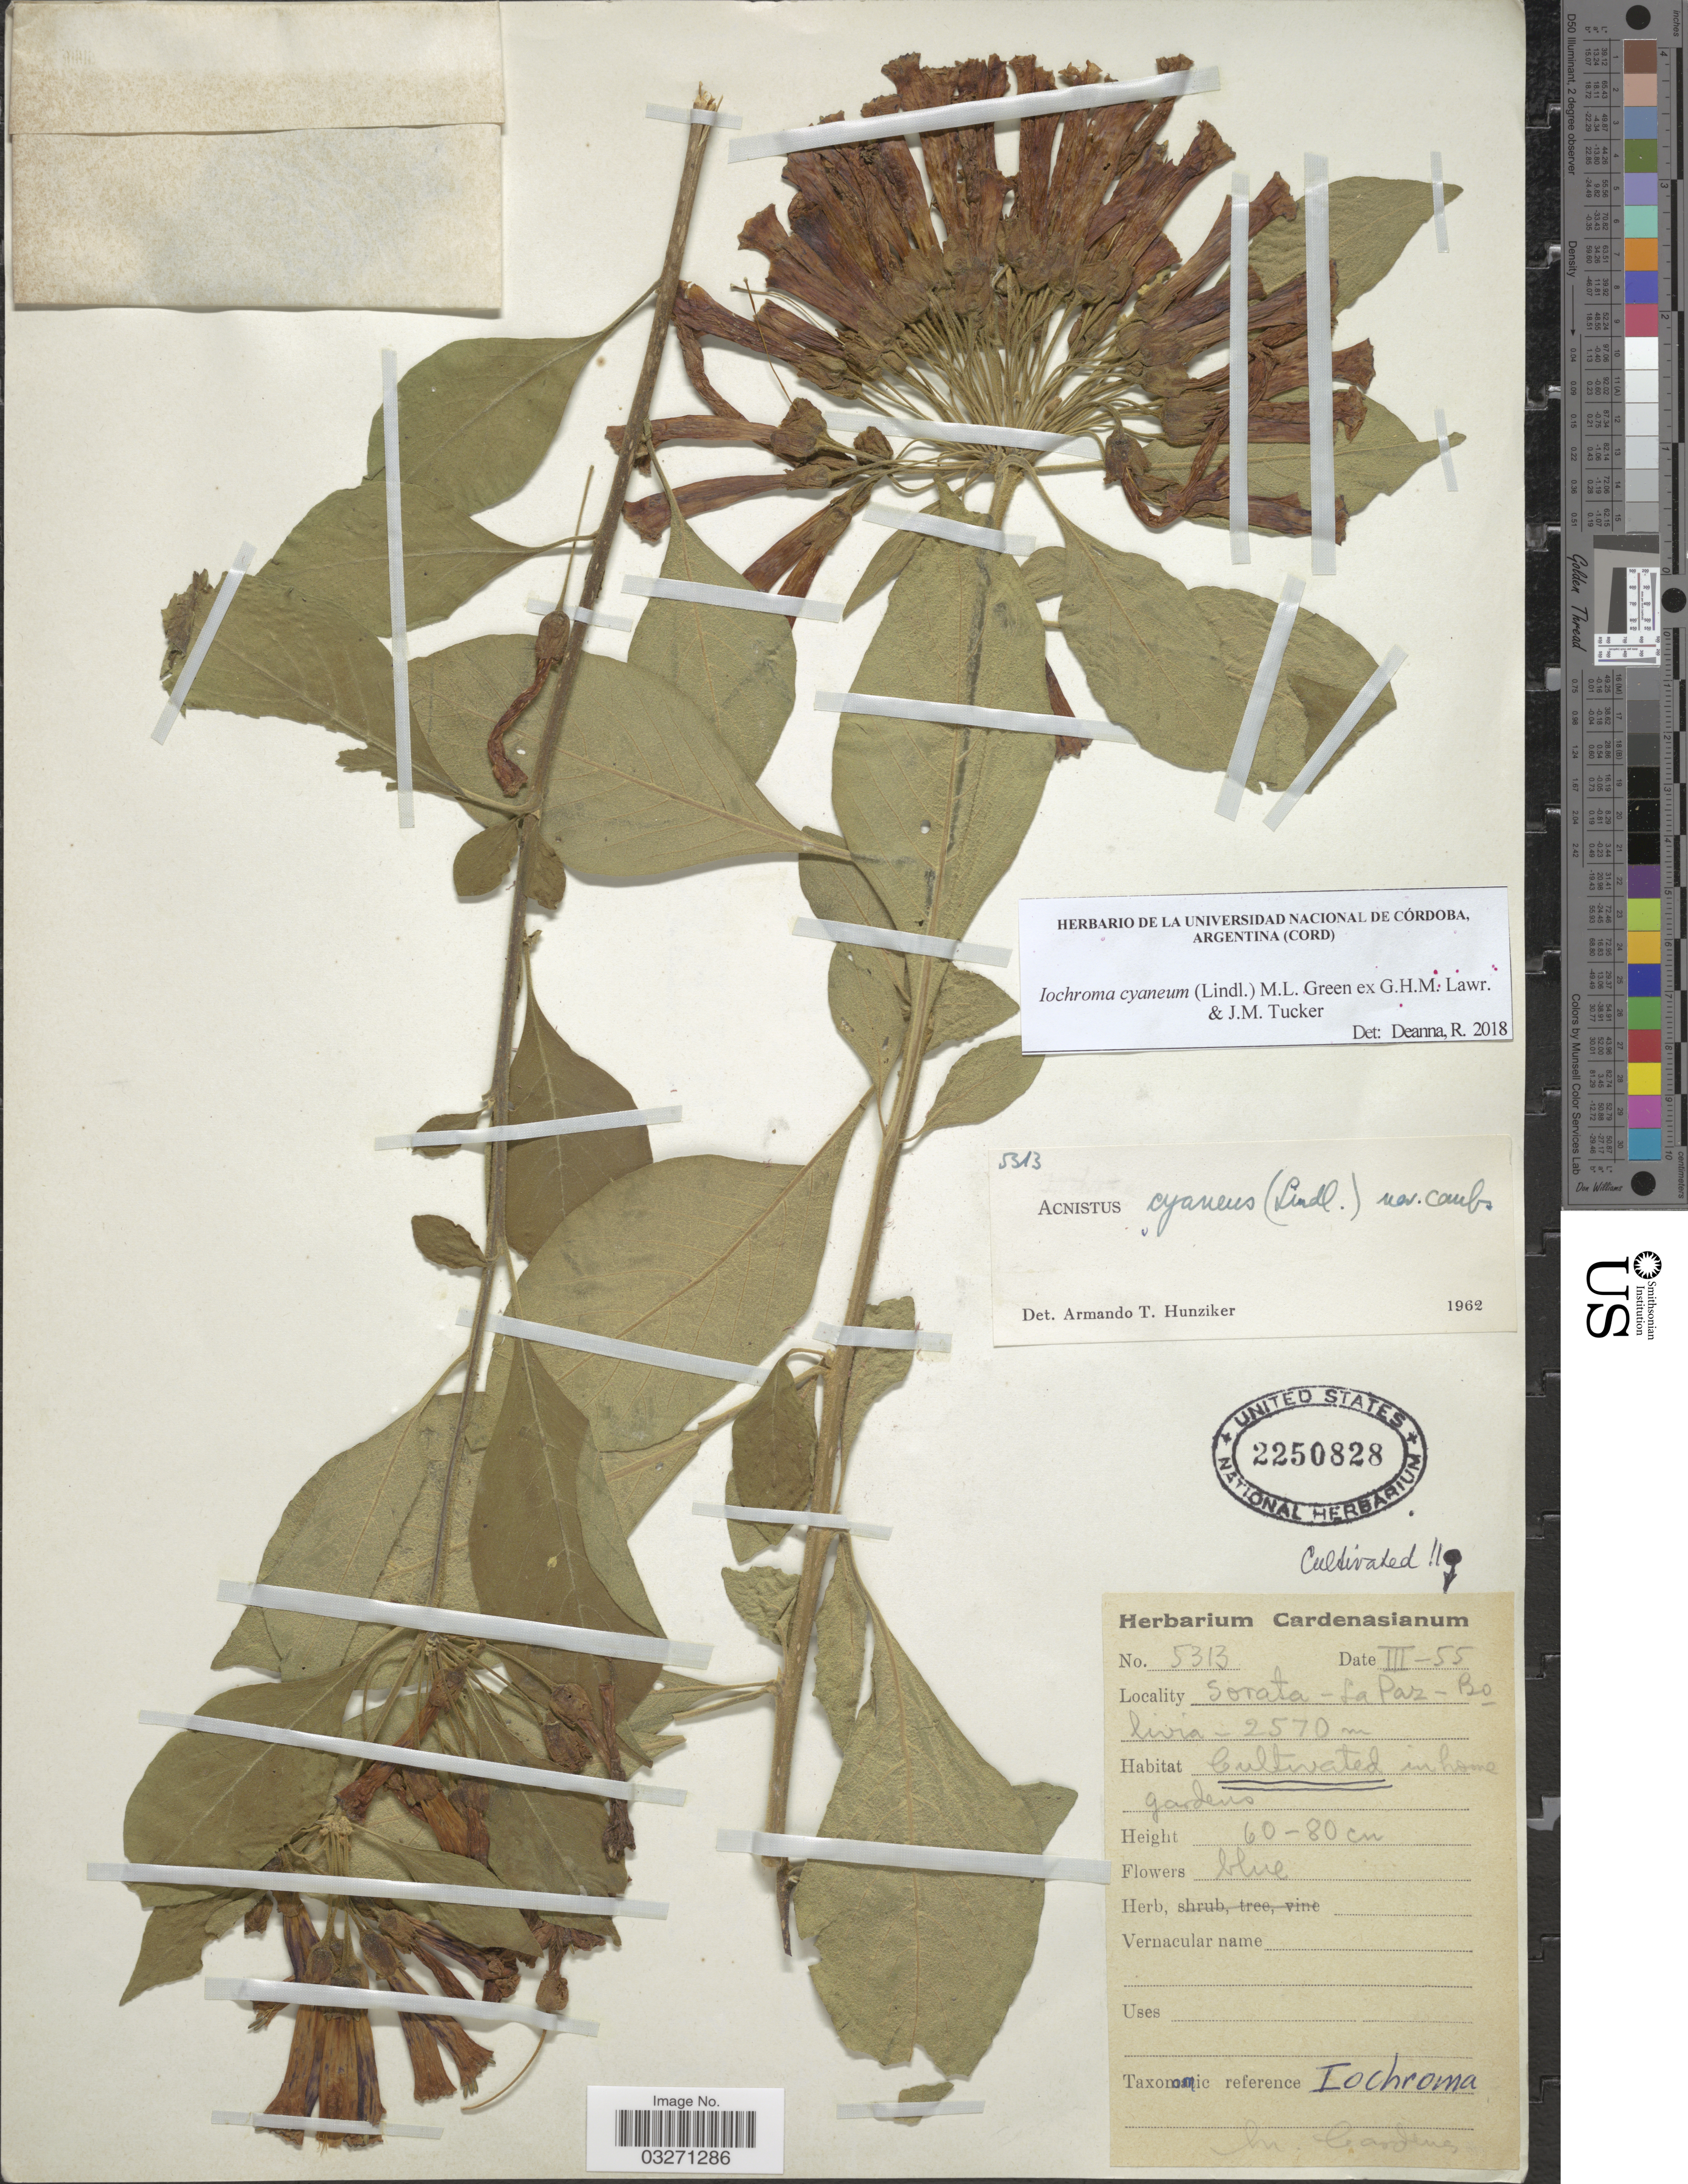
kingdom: Plantae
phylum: Tracheophyta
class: Magnoliopsida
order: Solanales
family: Solanaceae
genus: Iochroma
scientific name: Iochroma cyaneum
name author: (Lindl.) Lawr. & J.M. Tucker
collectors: M. Cárdenas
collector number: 5313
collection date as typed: Transcribed d/m/y: /3/55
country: Bolivia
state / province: La Paz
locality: Sorata, in home gardens.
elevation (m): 2570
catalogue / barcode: US 2250828